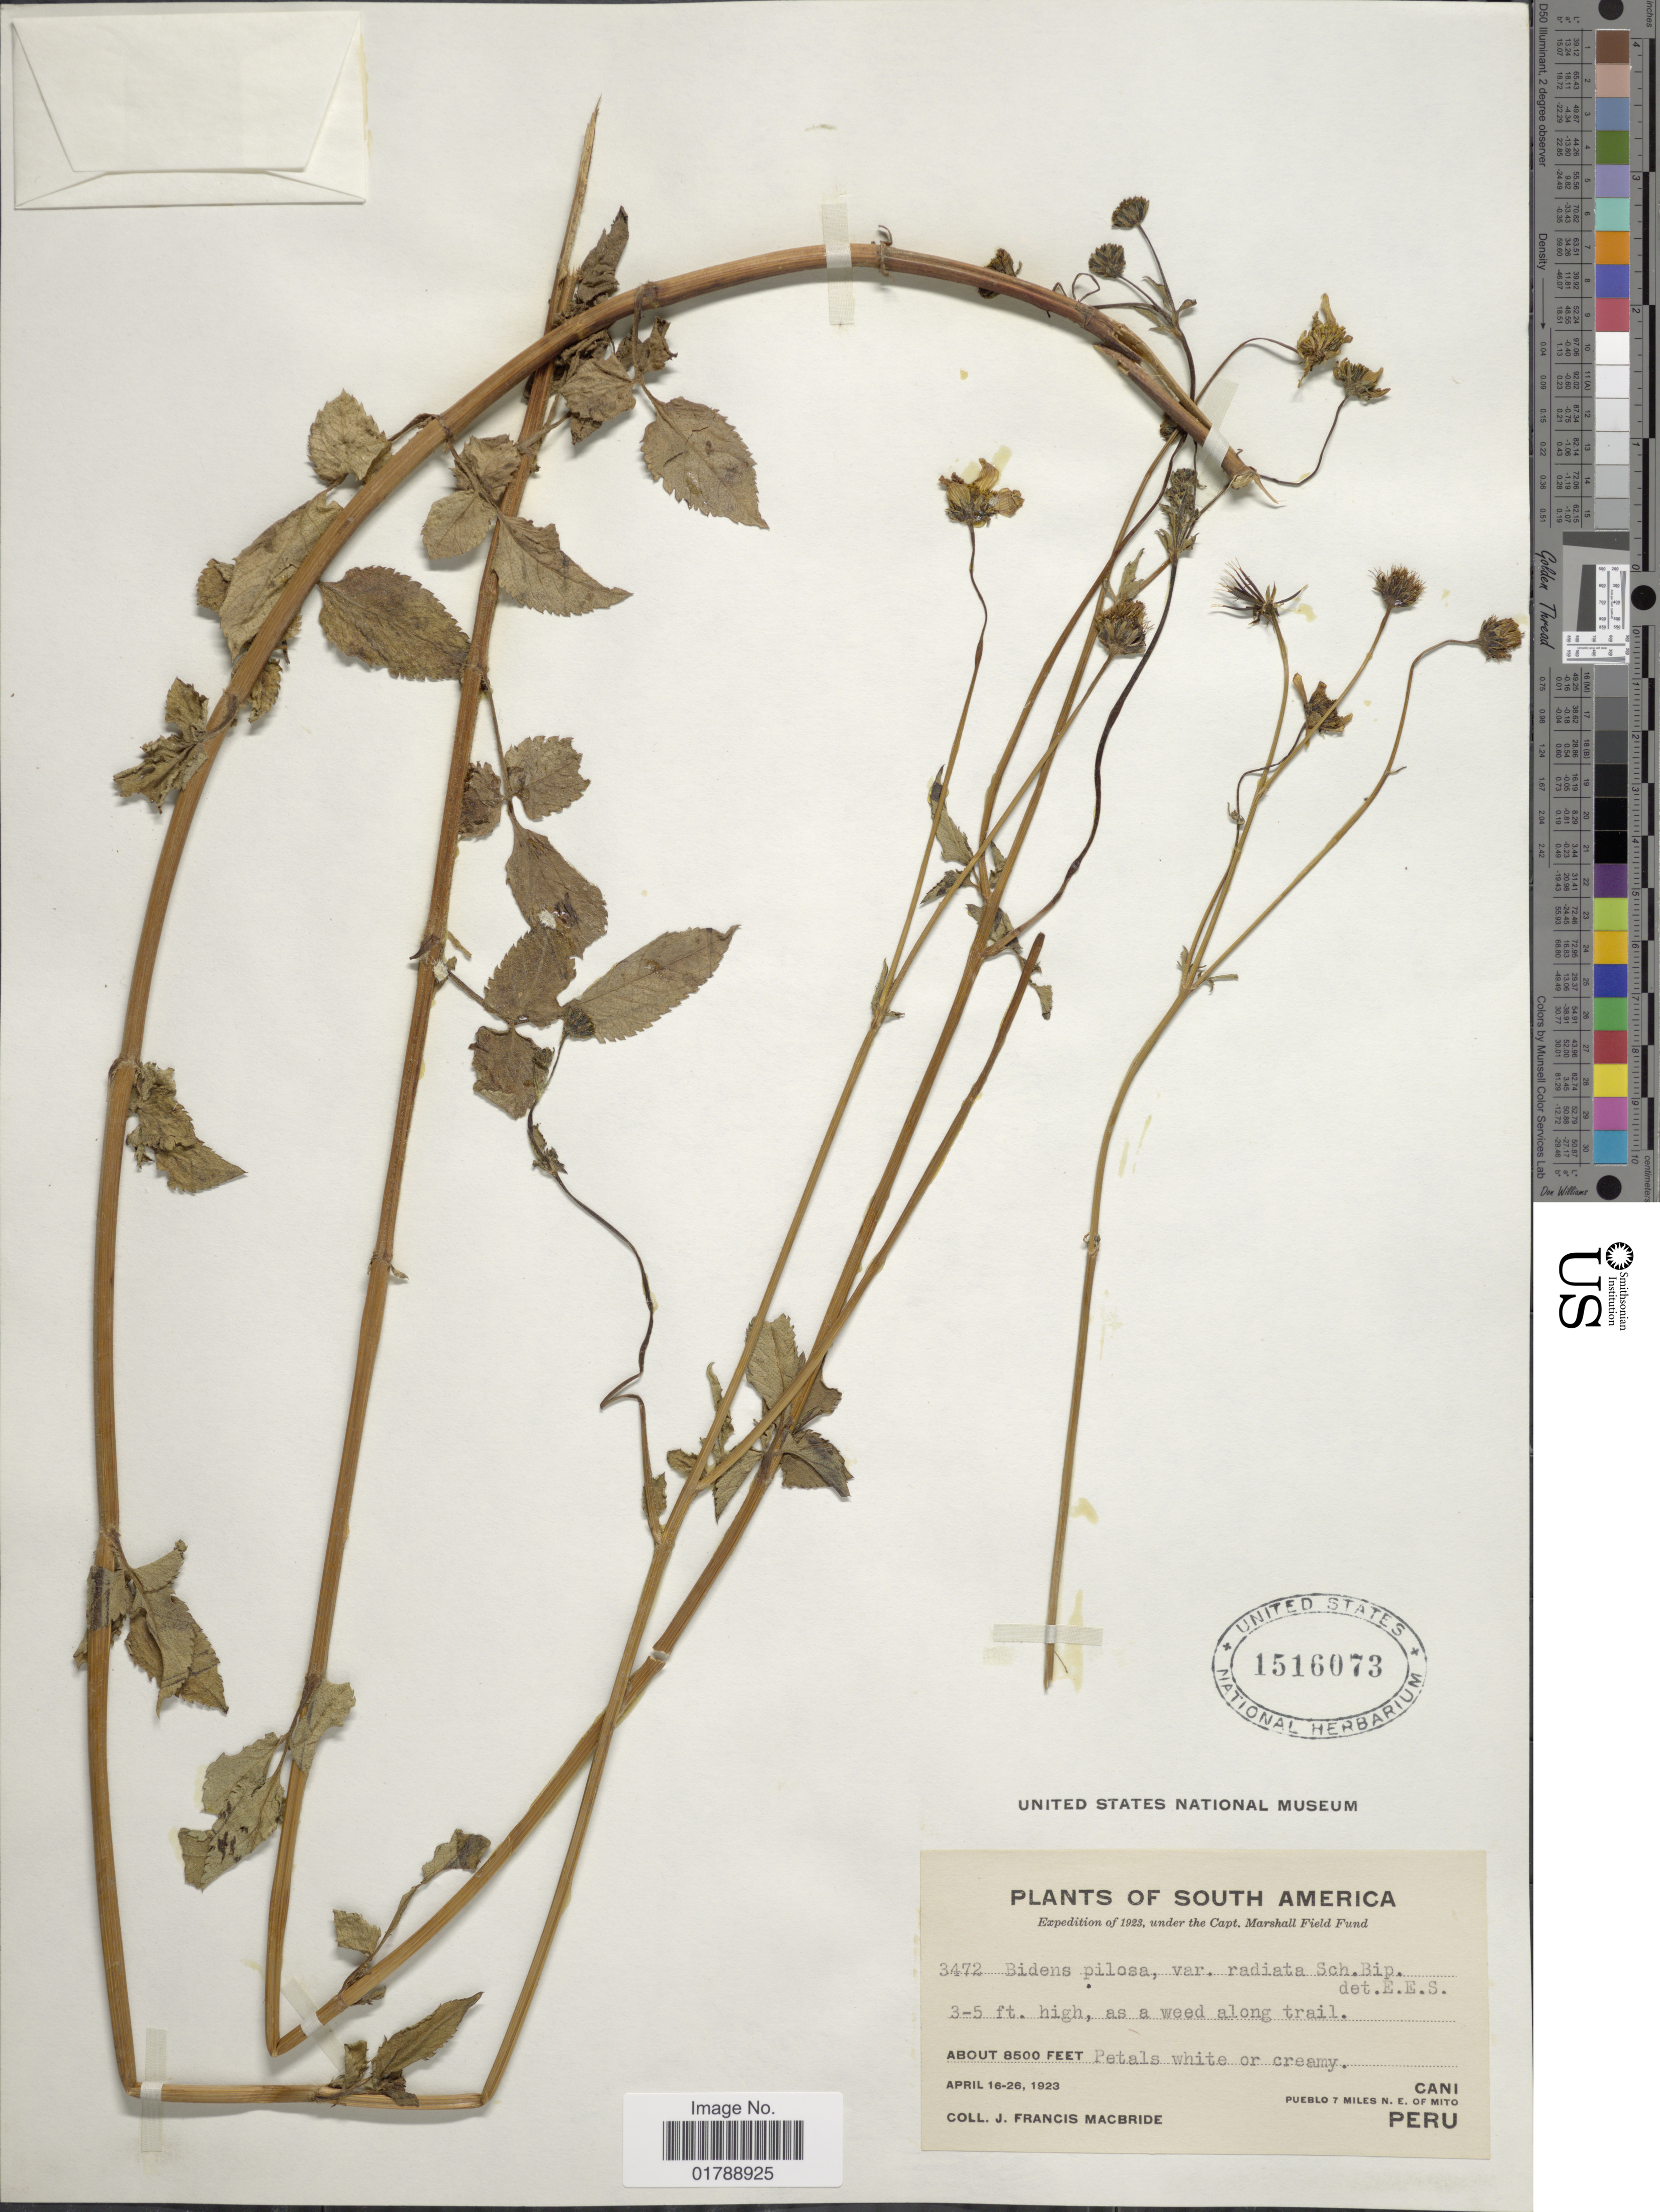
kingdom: Plantae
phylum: Tracheophyta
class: Magnoliopsida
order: Asterales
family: Asteraceae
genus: Bidens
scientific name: Bidens pilosa var. radiata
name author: (Sch. Bip.) J.A. Schmidt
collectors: J. F. Macbride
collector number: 3472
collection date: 1923-04-16/1923-04-26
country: Peru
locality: Cani, Pueblo 7 miles N. E. of Mito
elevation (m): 2591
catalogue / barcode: US 1516073